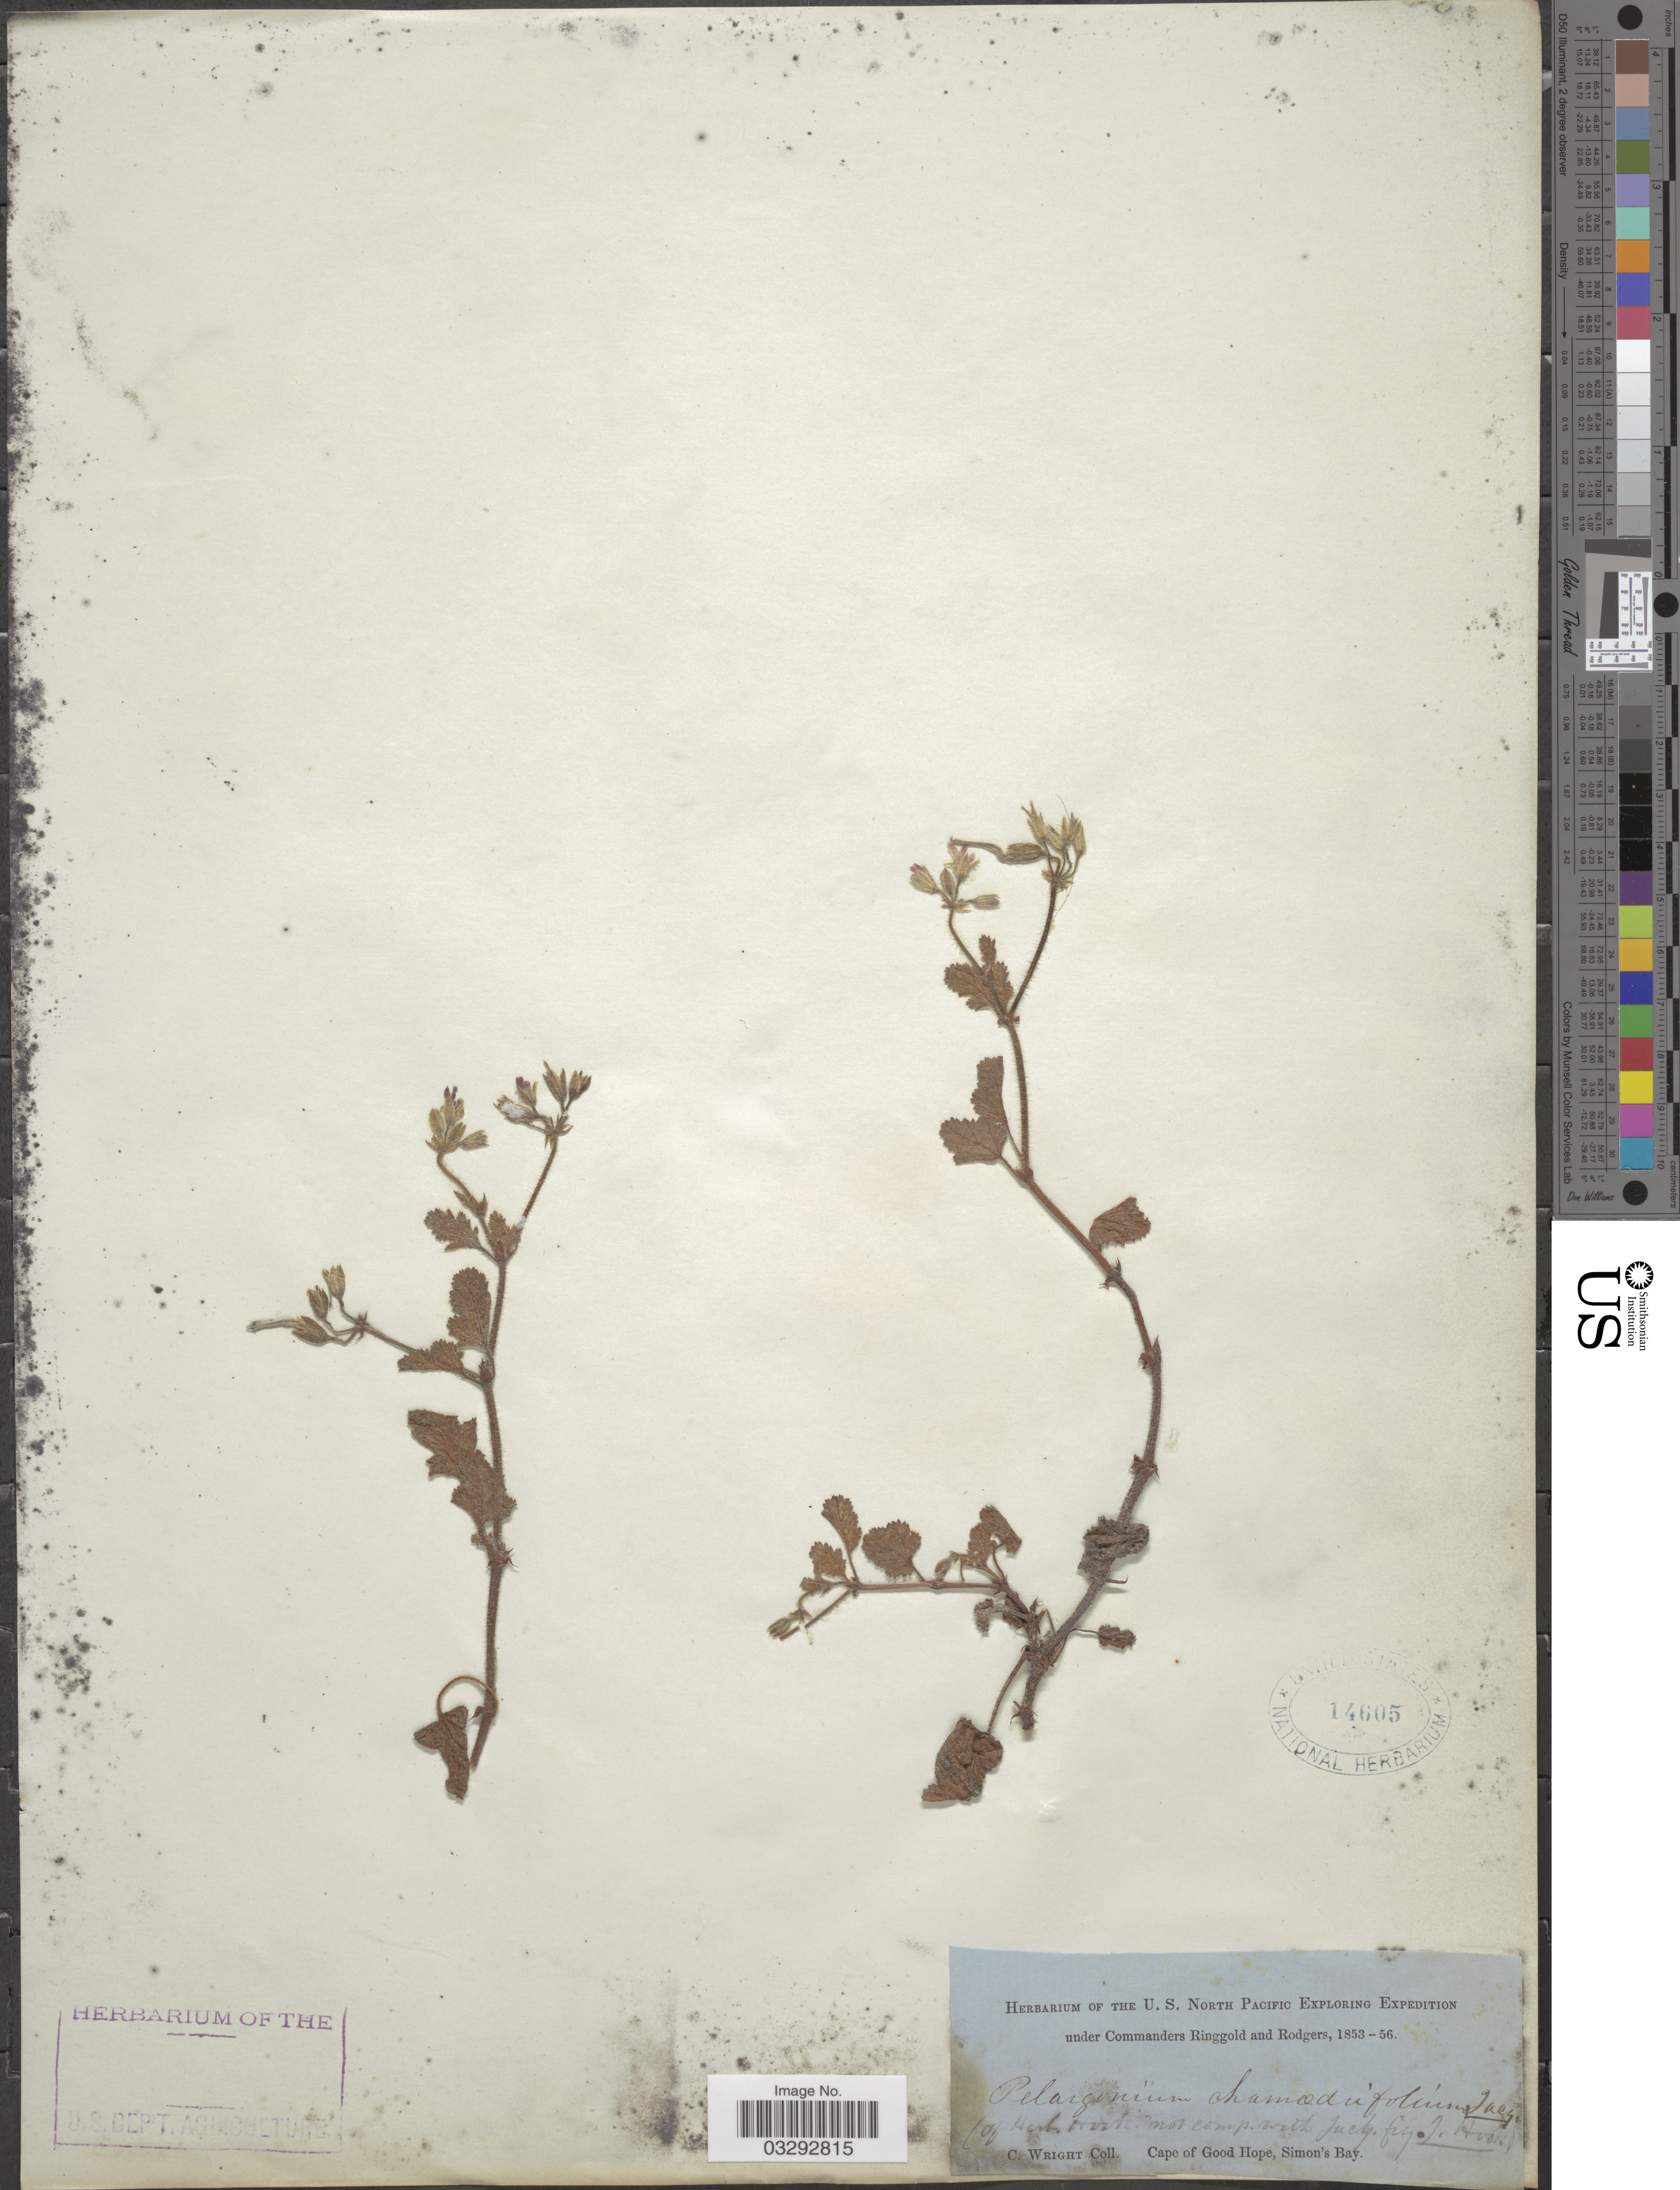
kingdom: Plantae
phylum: Tracheophyta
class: Magnoliopsida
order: Geraniales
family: Geraniaceae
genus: Pelargonium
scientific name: Pelargonium chamaedrifolium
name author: Harv.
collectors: C. Wright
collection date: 1853/1856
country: South Africa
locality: Cape of Good Hope, Simon's Bay.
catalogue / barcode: US 14605